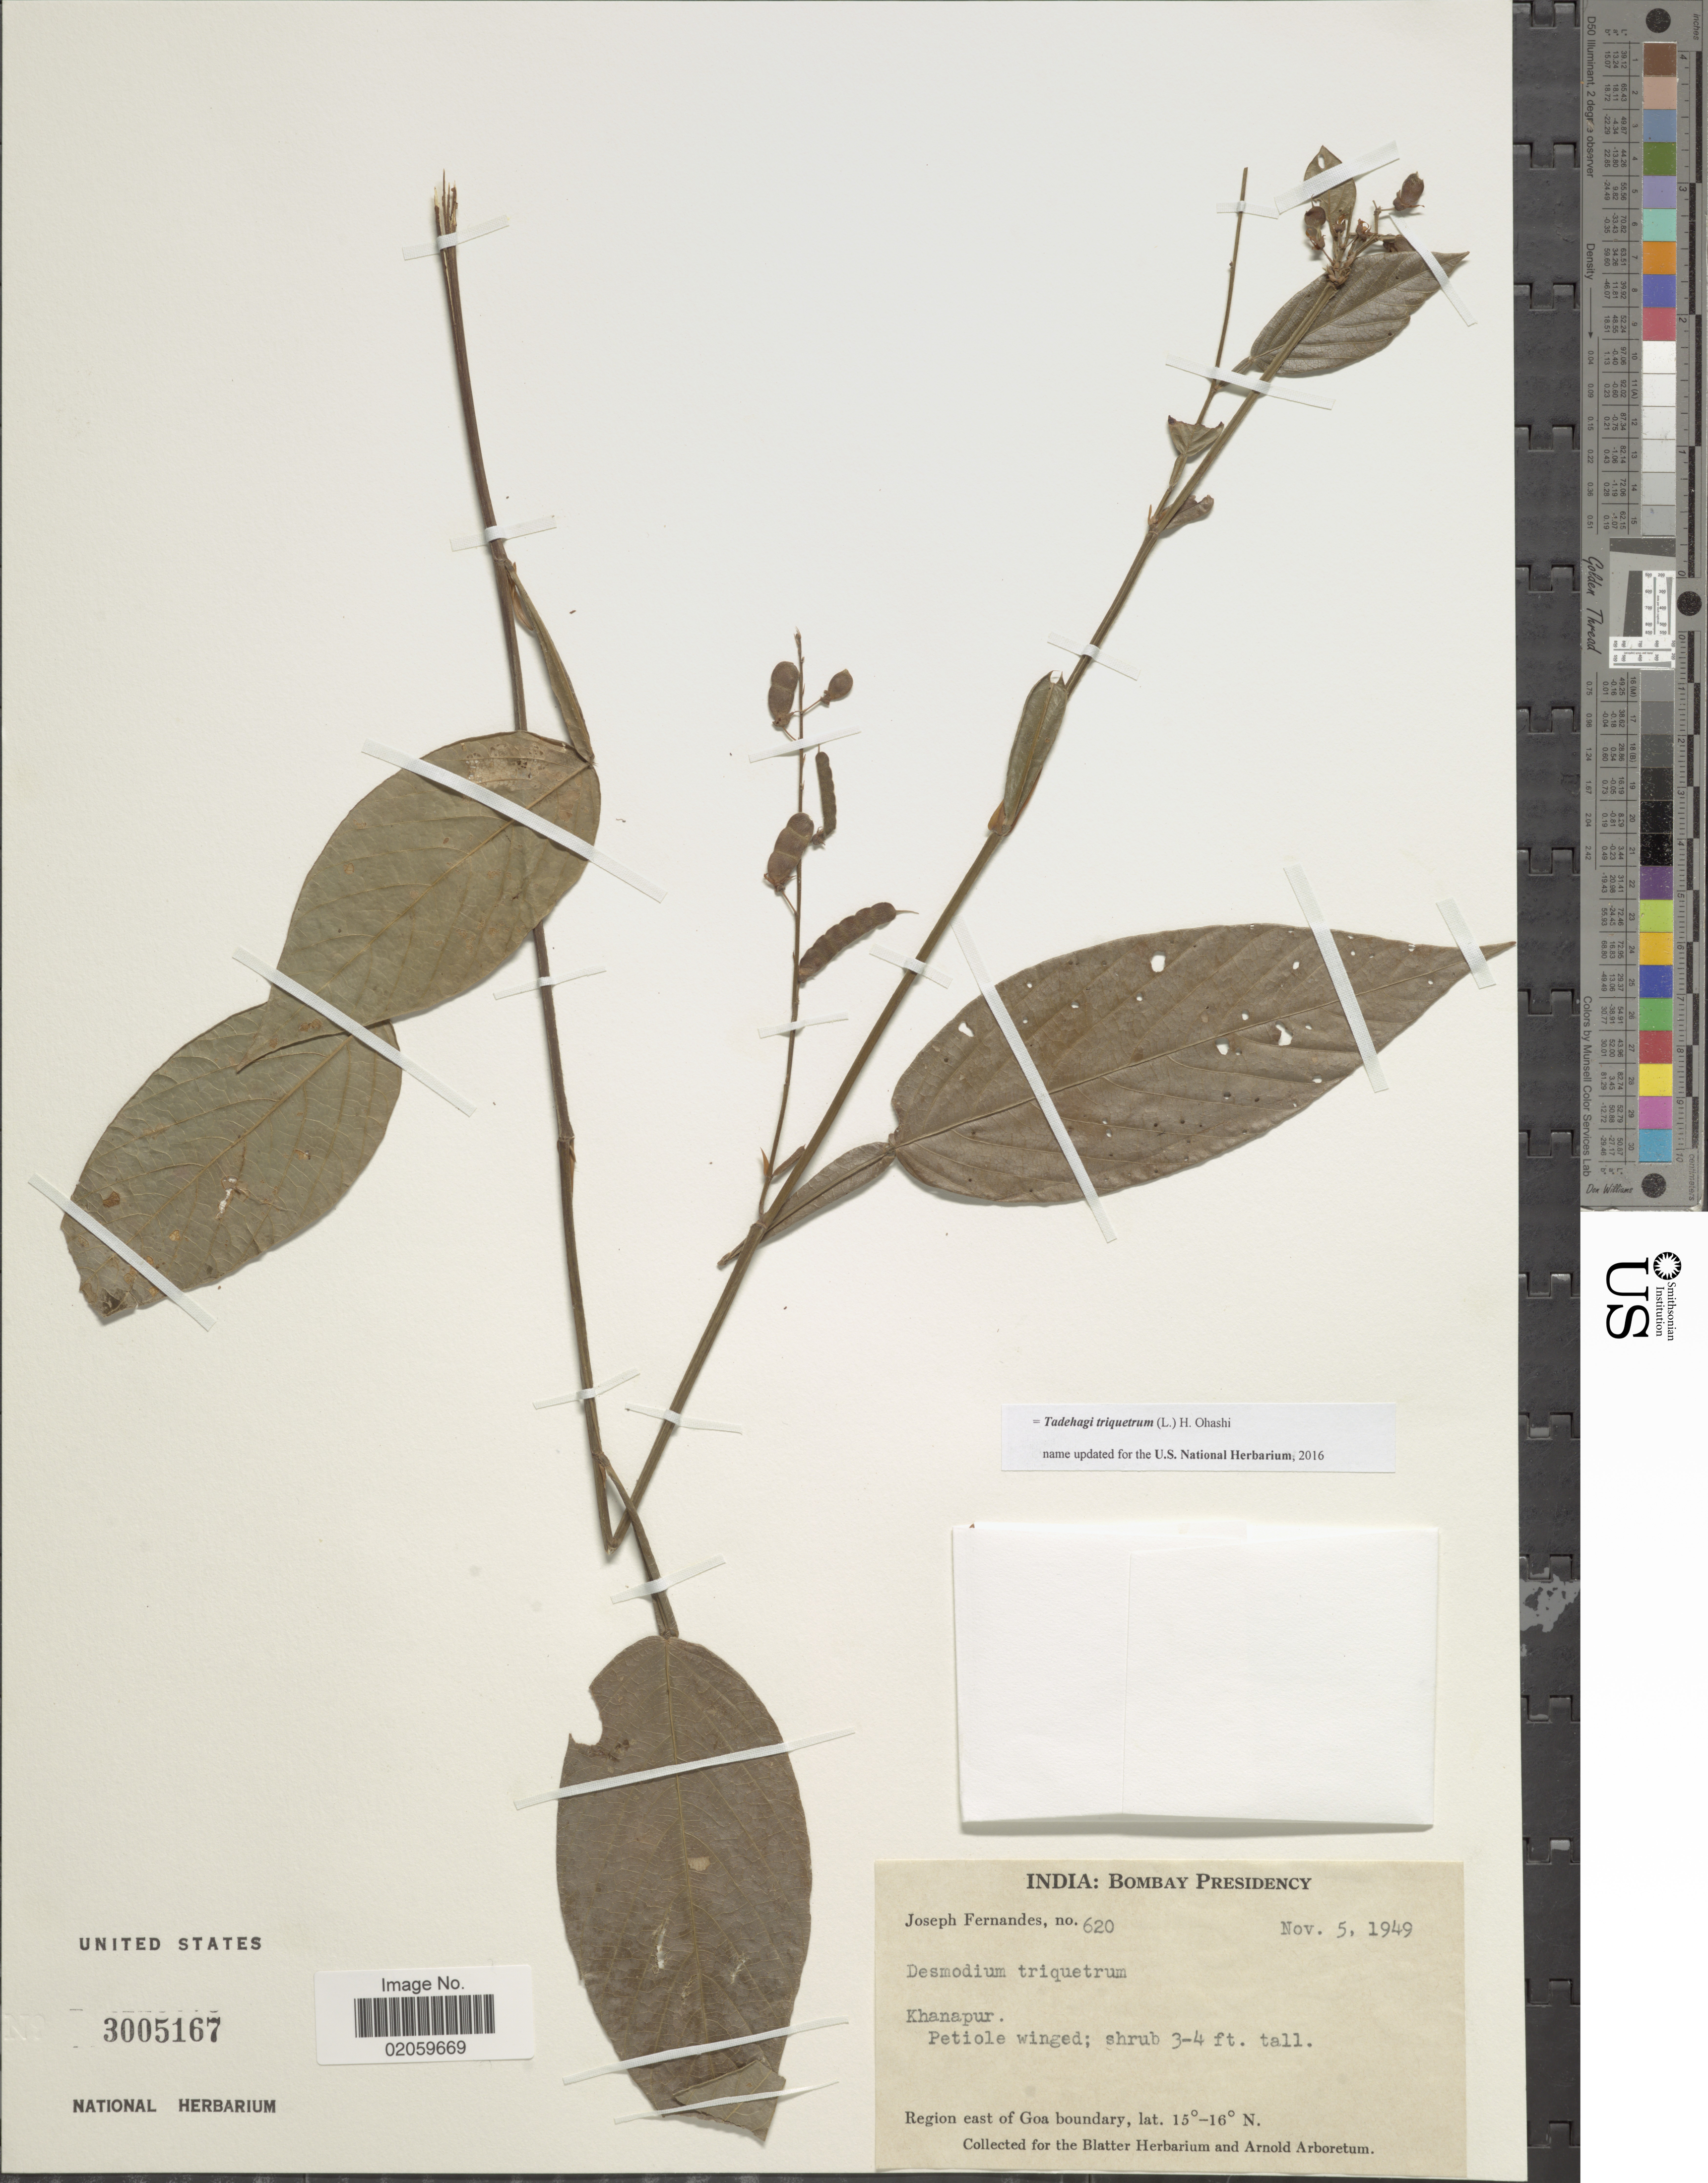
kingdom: Plantae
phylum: Tracheophyta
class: Magnoliopsida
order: Fabales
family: Fabaceae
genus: Tadehagi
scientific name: Tadehagi triquetrum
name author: (L.) H. Ohashi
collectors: J. Fernandes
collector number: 620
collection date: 1949-11-05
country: India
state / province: Karnataka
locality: Bombay Presidency, Khanapur, petiole winged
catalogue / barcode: US 3005167